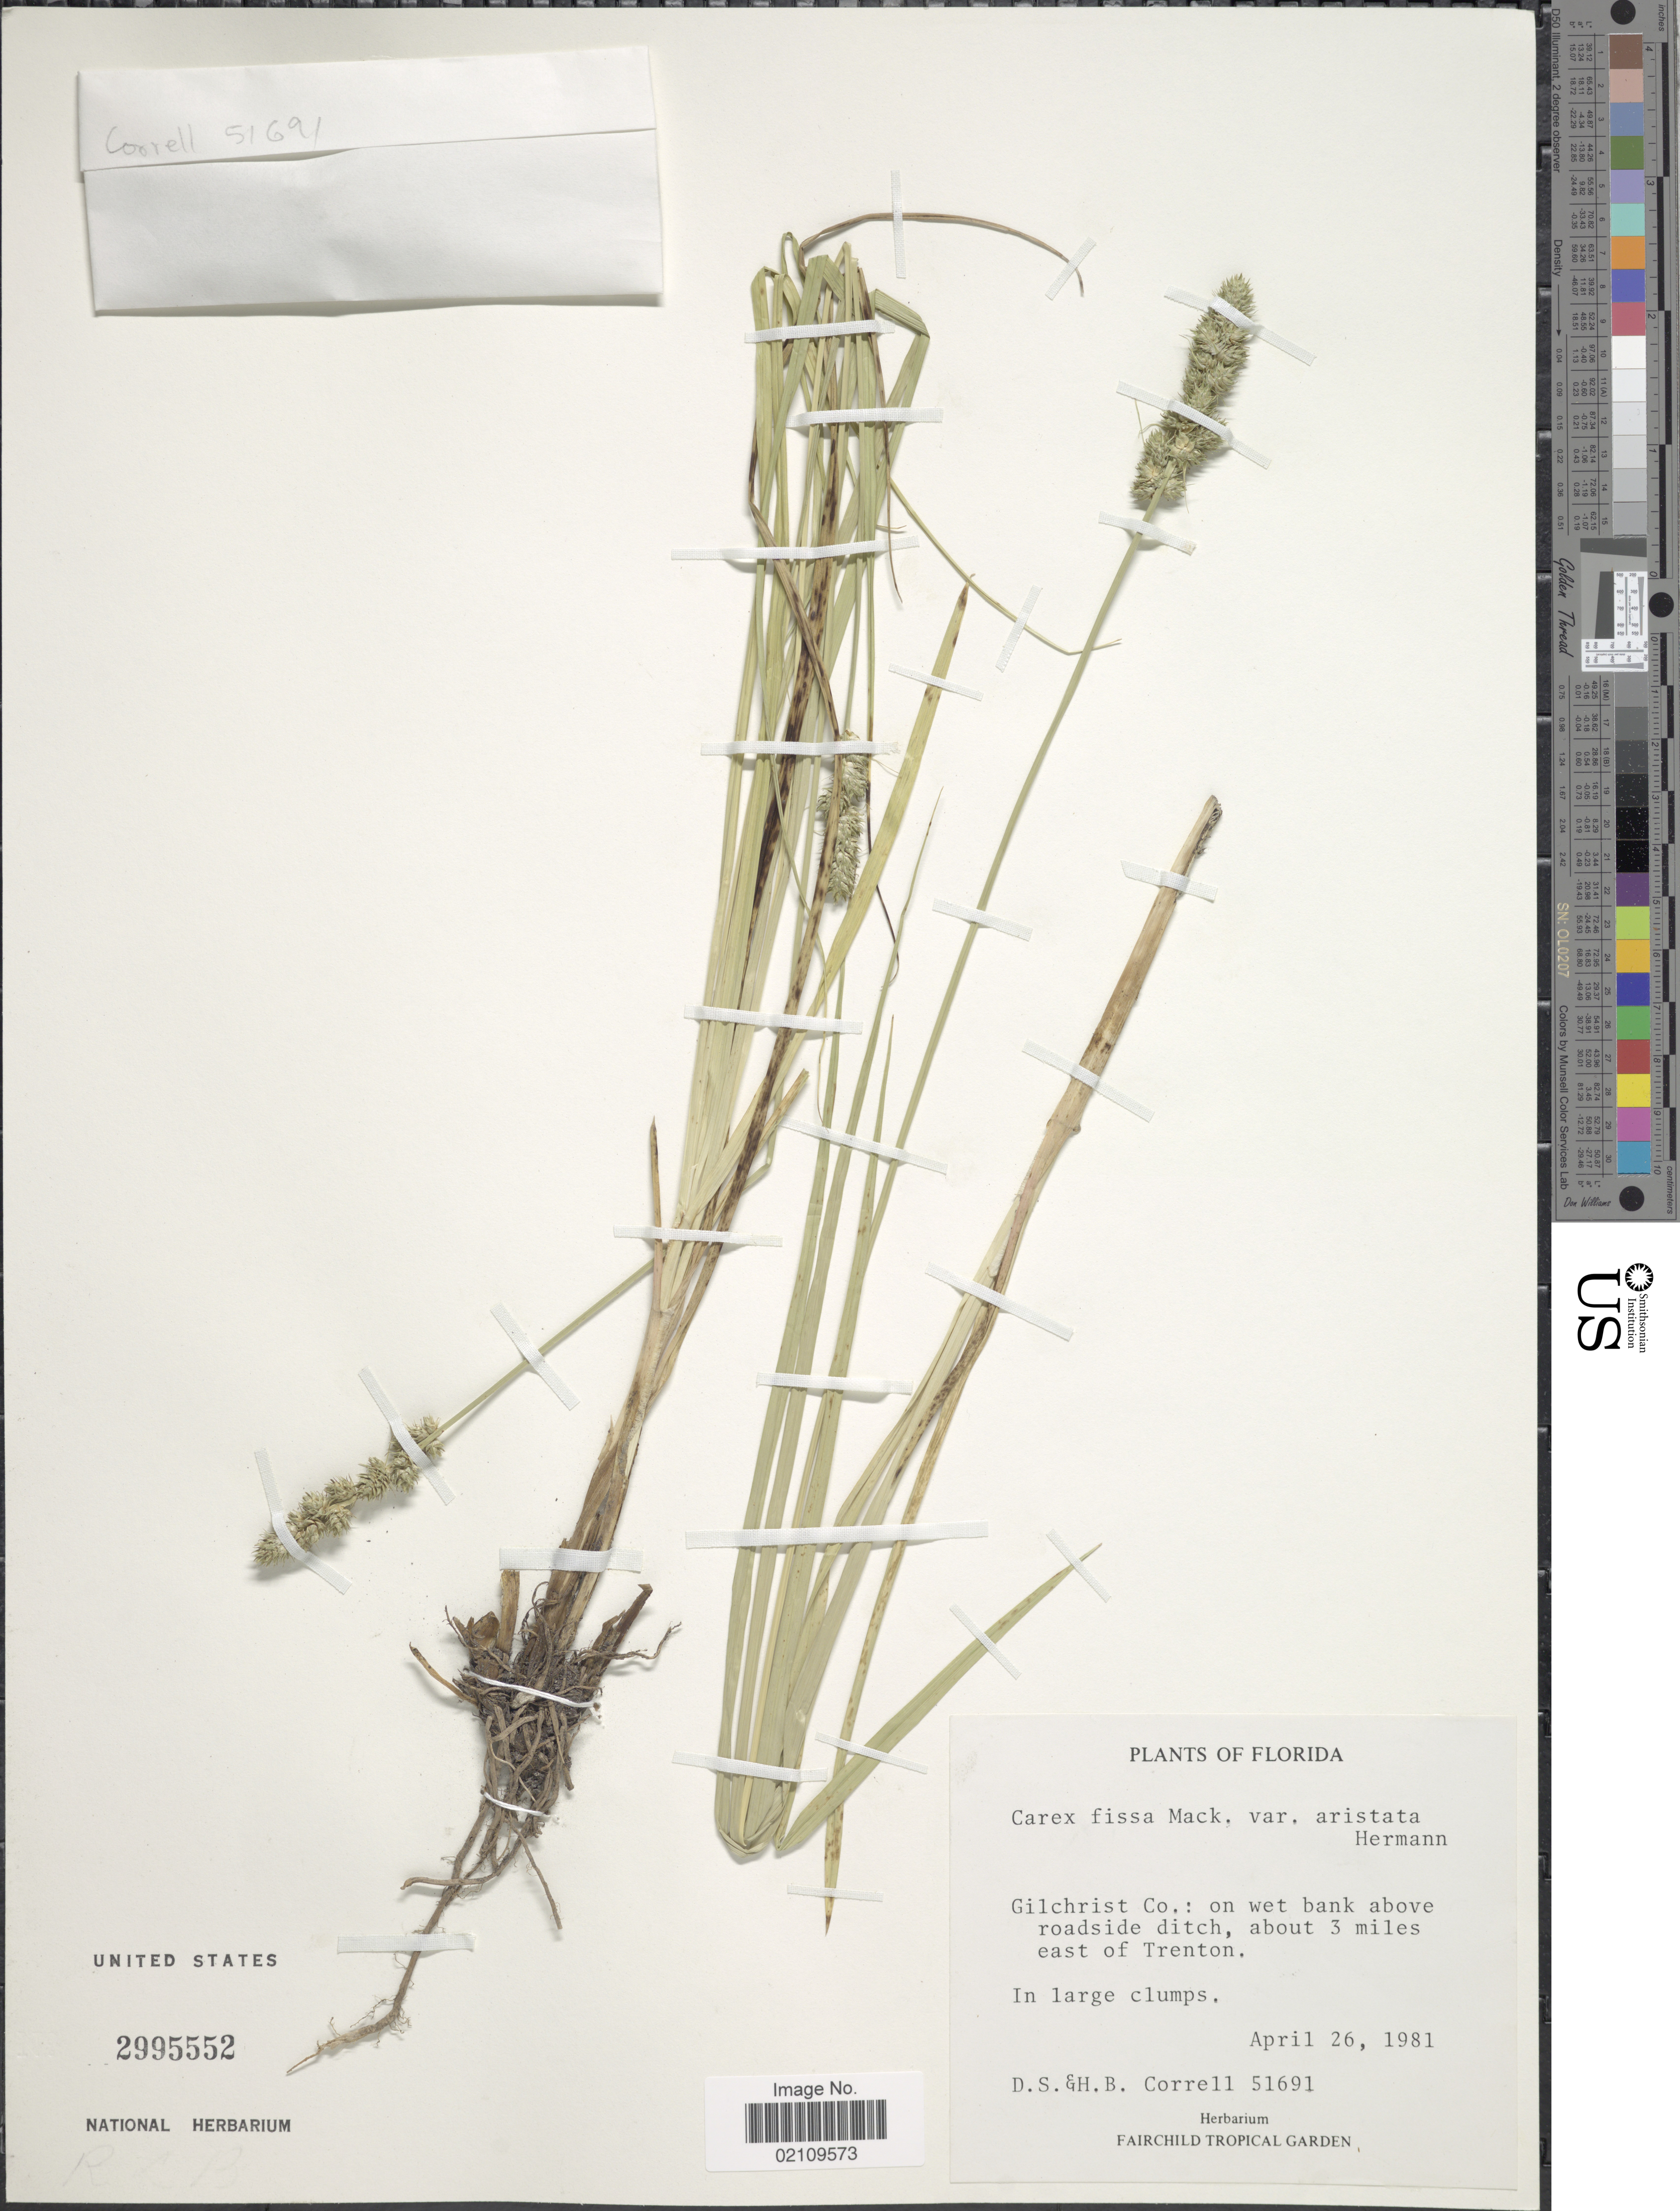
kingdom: Plantae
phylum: Tracheophyta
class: Liliopsida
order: Poales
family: Cyperaceae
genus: Carex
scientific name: Carex fissa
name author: Mack.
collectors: D. S. Correll & H. Correll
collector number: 51691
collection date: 1981-04-26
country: United States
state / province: Florida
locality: Gilchrist Co: on wet bank above roadside ditch, about 3 miles east of Trenton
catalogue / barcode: US 2995552